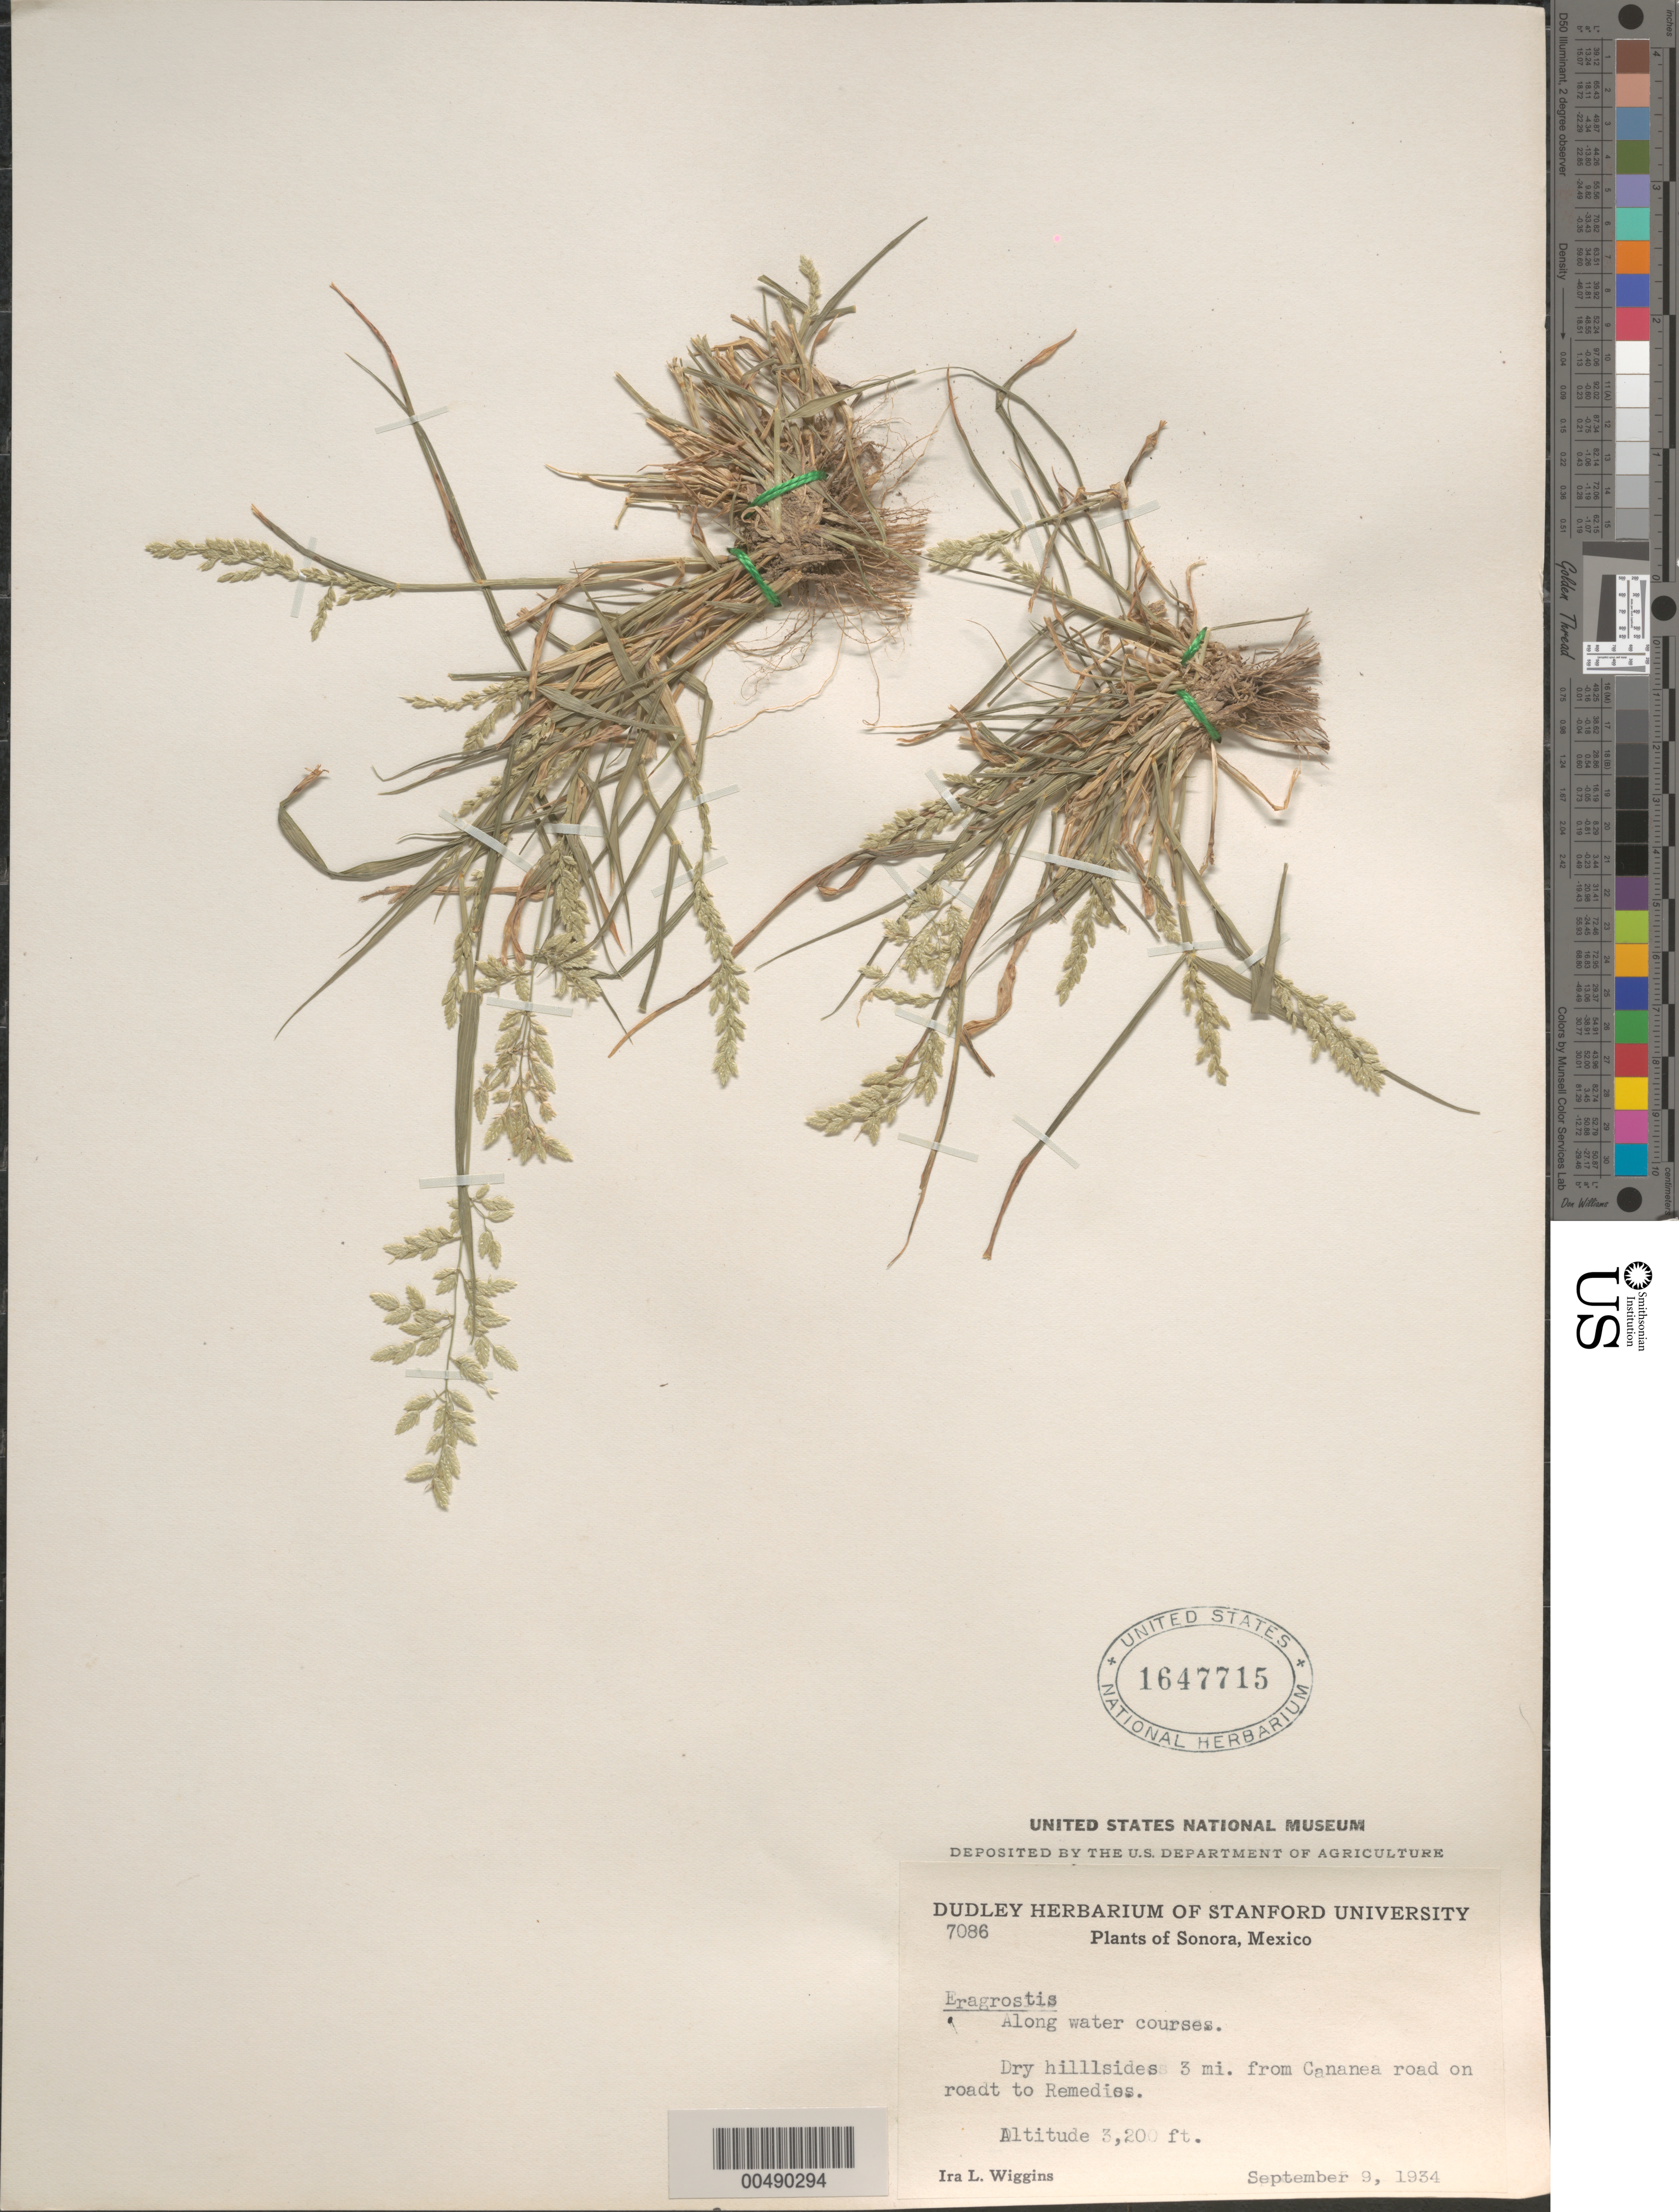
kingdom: Plantae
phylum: Tracheophyta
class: Liliopsida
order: Poales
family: Poaceae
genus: Eragrostis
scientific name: Eragrostis cilianensis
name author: (Bellardi) Vignolo ex Janch.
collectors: I. L. Wiggins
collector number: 7086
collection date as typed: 9 Sep 1934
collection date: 1934-09-09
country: Mexico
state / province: Sonora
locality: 3 mi from Cananea Rd on road to Remedios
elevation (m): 975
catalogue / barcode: US 1647715